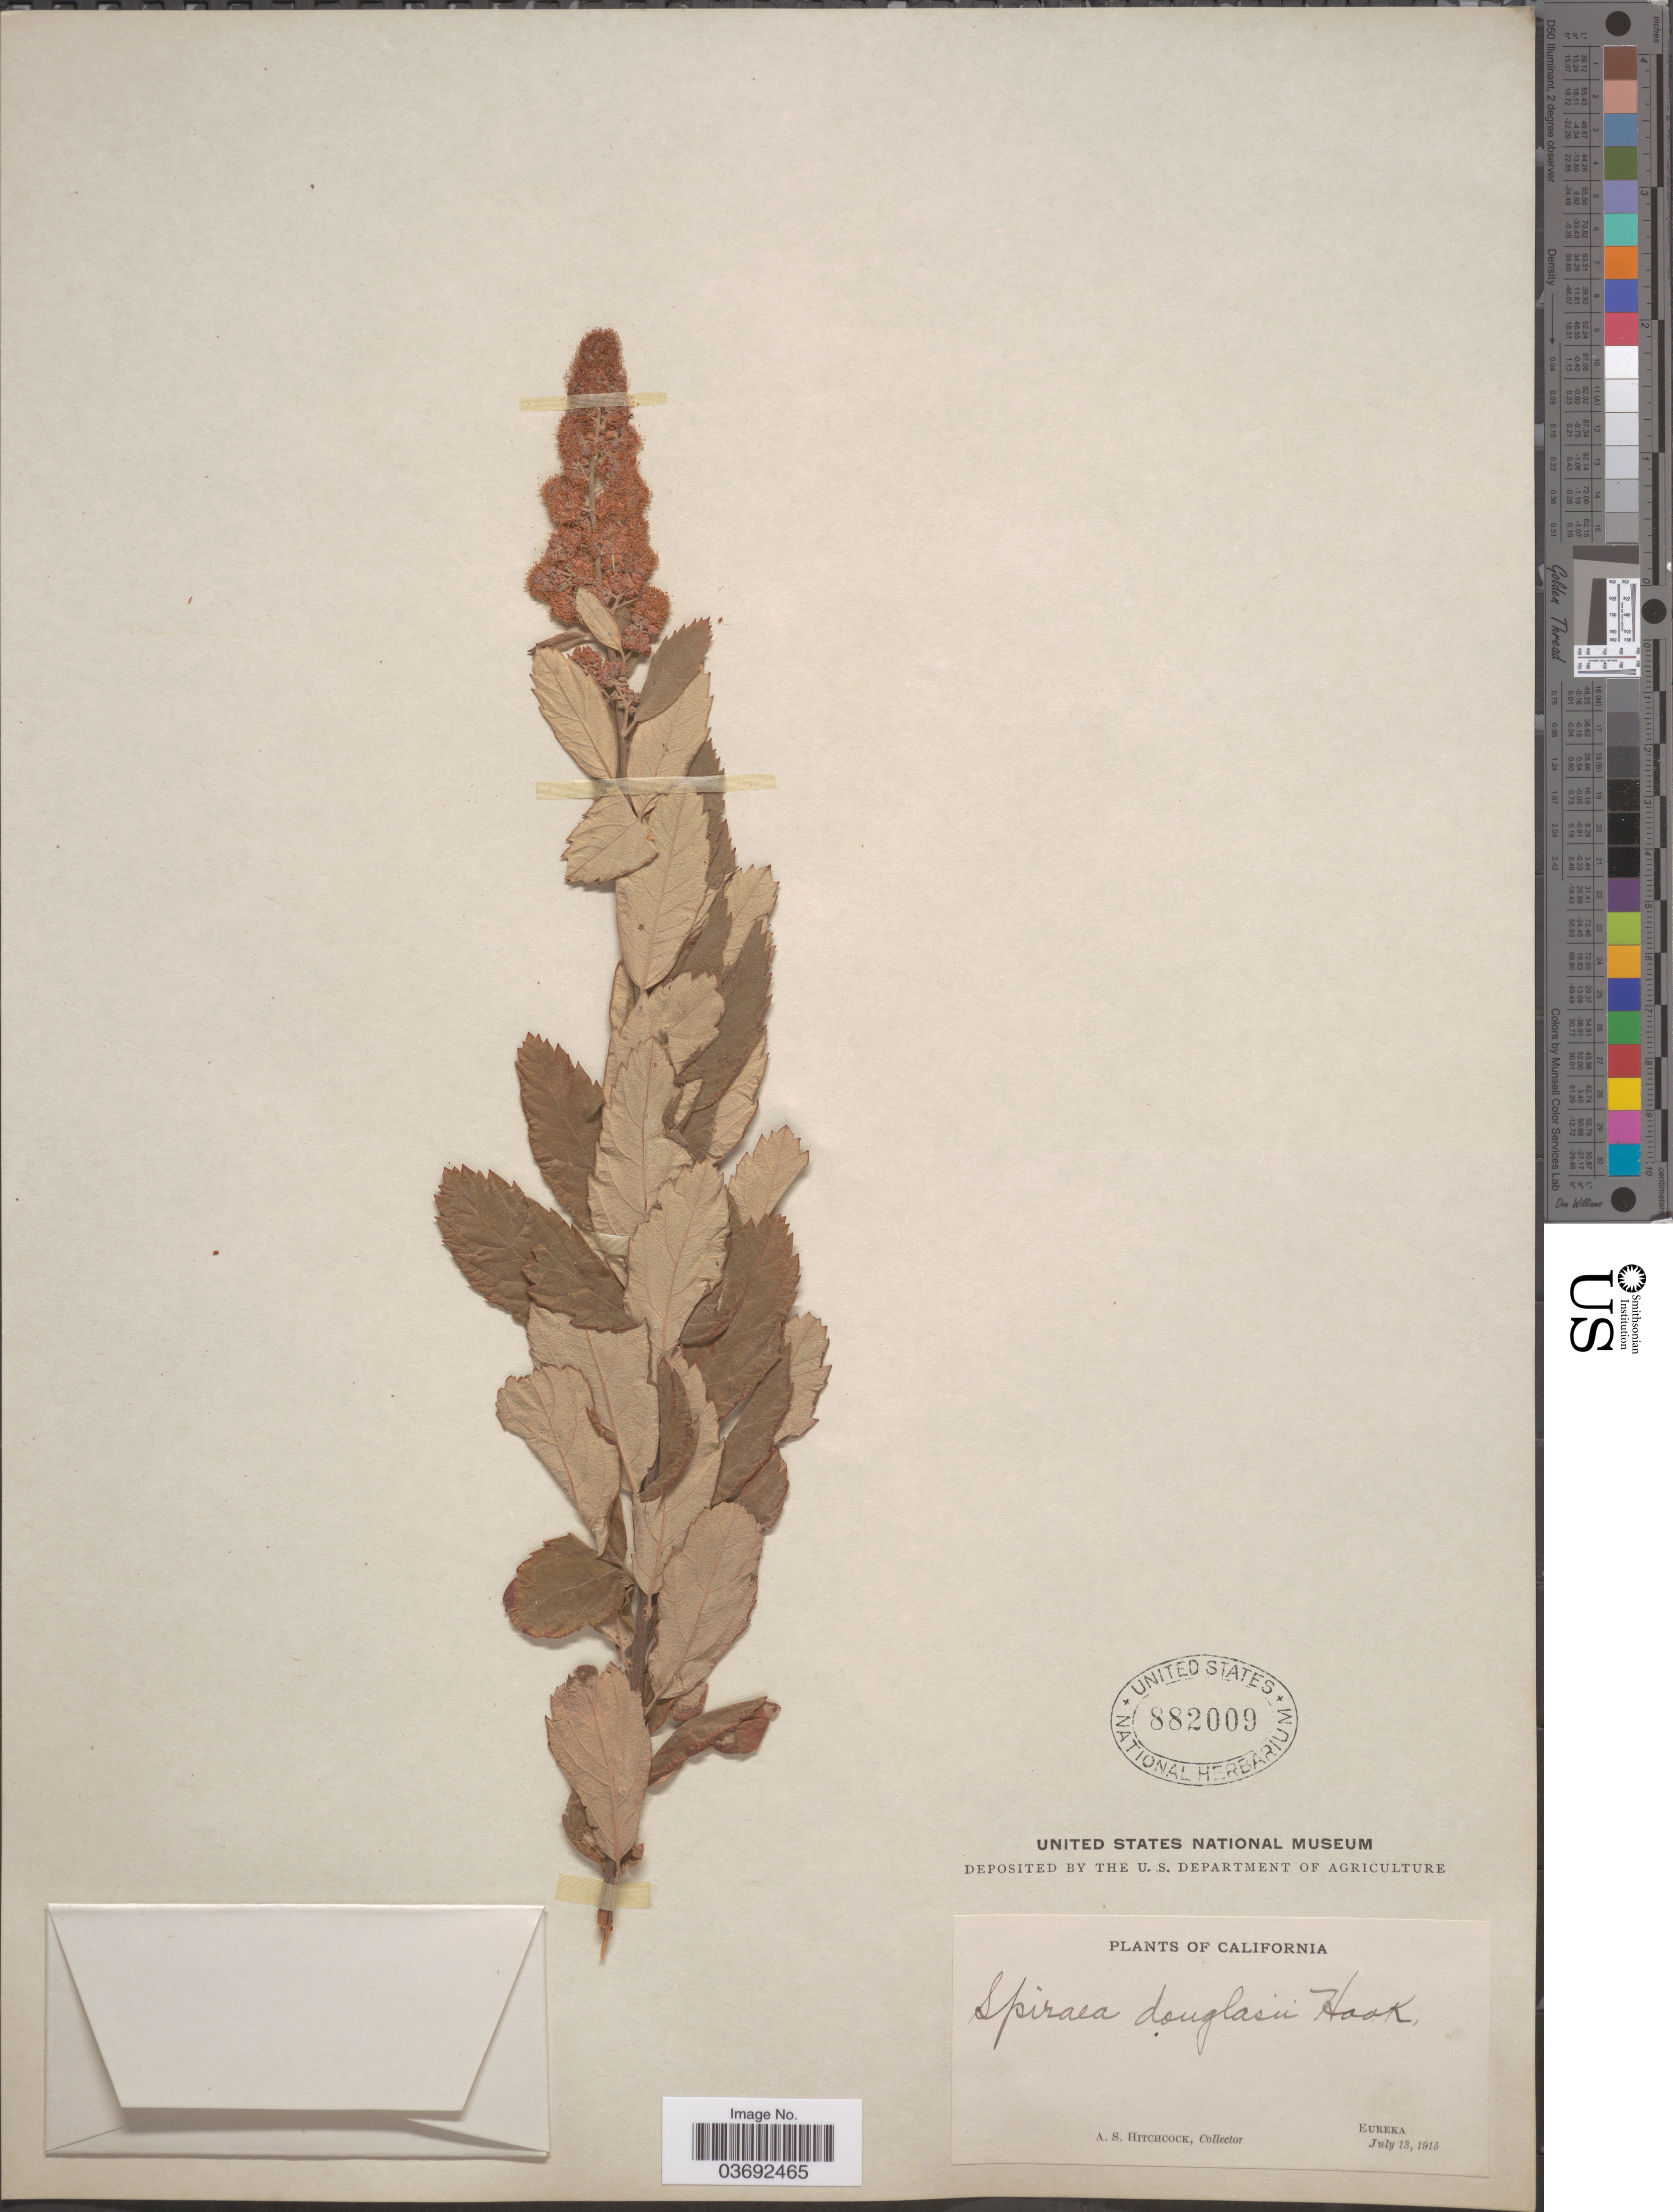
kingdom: Plantae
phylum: Tracheophyta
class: Magnoliopsida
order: Rosales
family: Rosaceae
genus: Spiraea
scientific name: Spiraea douglasii var. menziesii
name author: (Hook.) C. Presl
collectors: A. S. Hitchcock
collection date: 1915-07-13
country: United States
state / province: California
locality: Eureka.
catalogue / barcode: US 882009